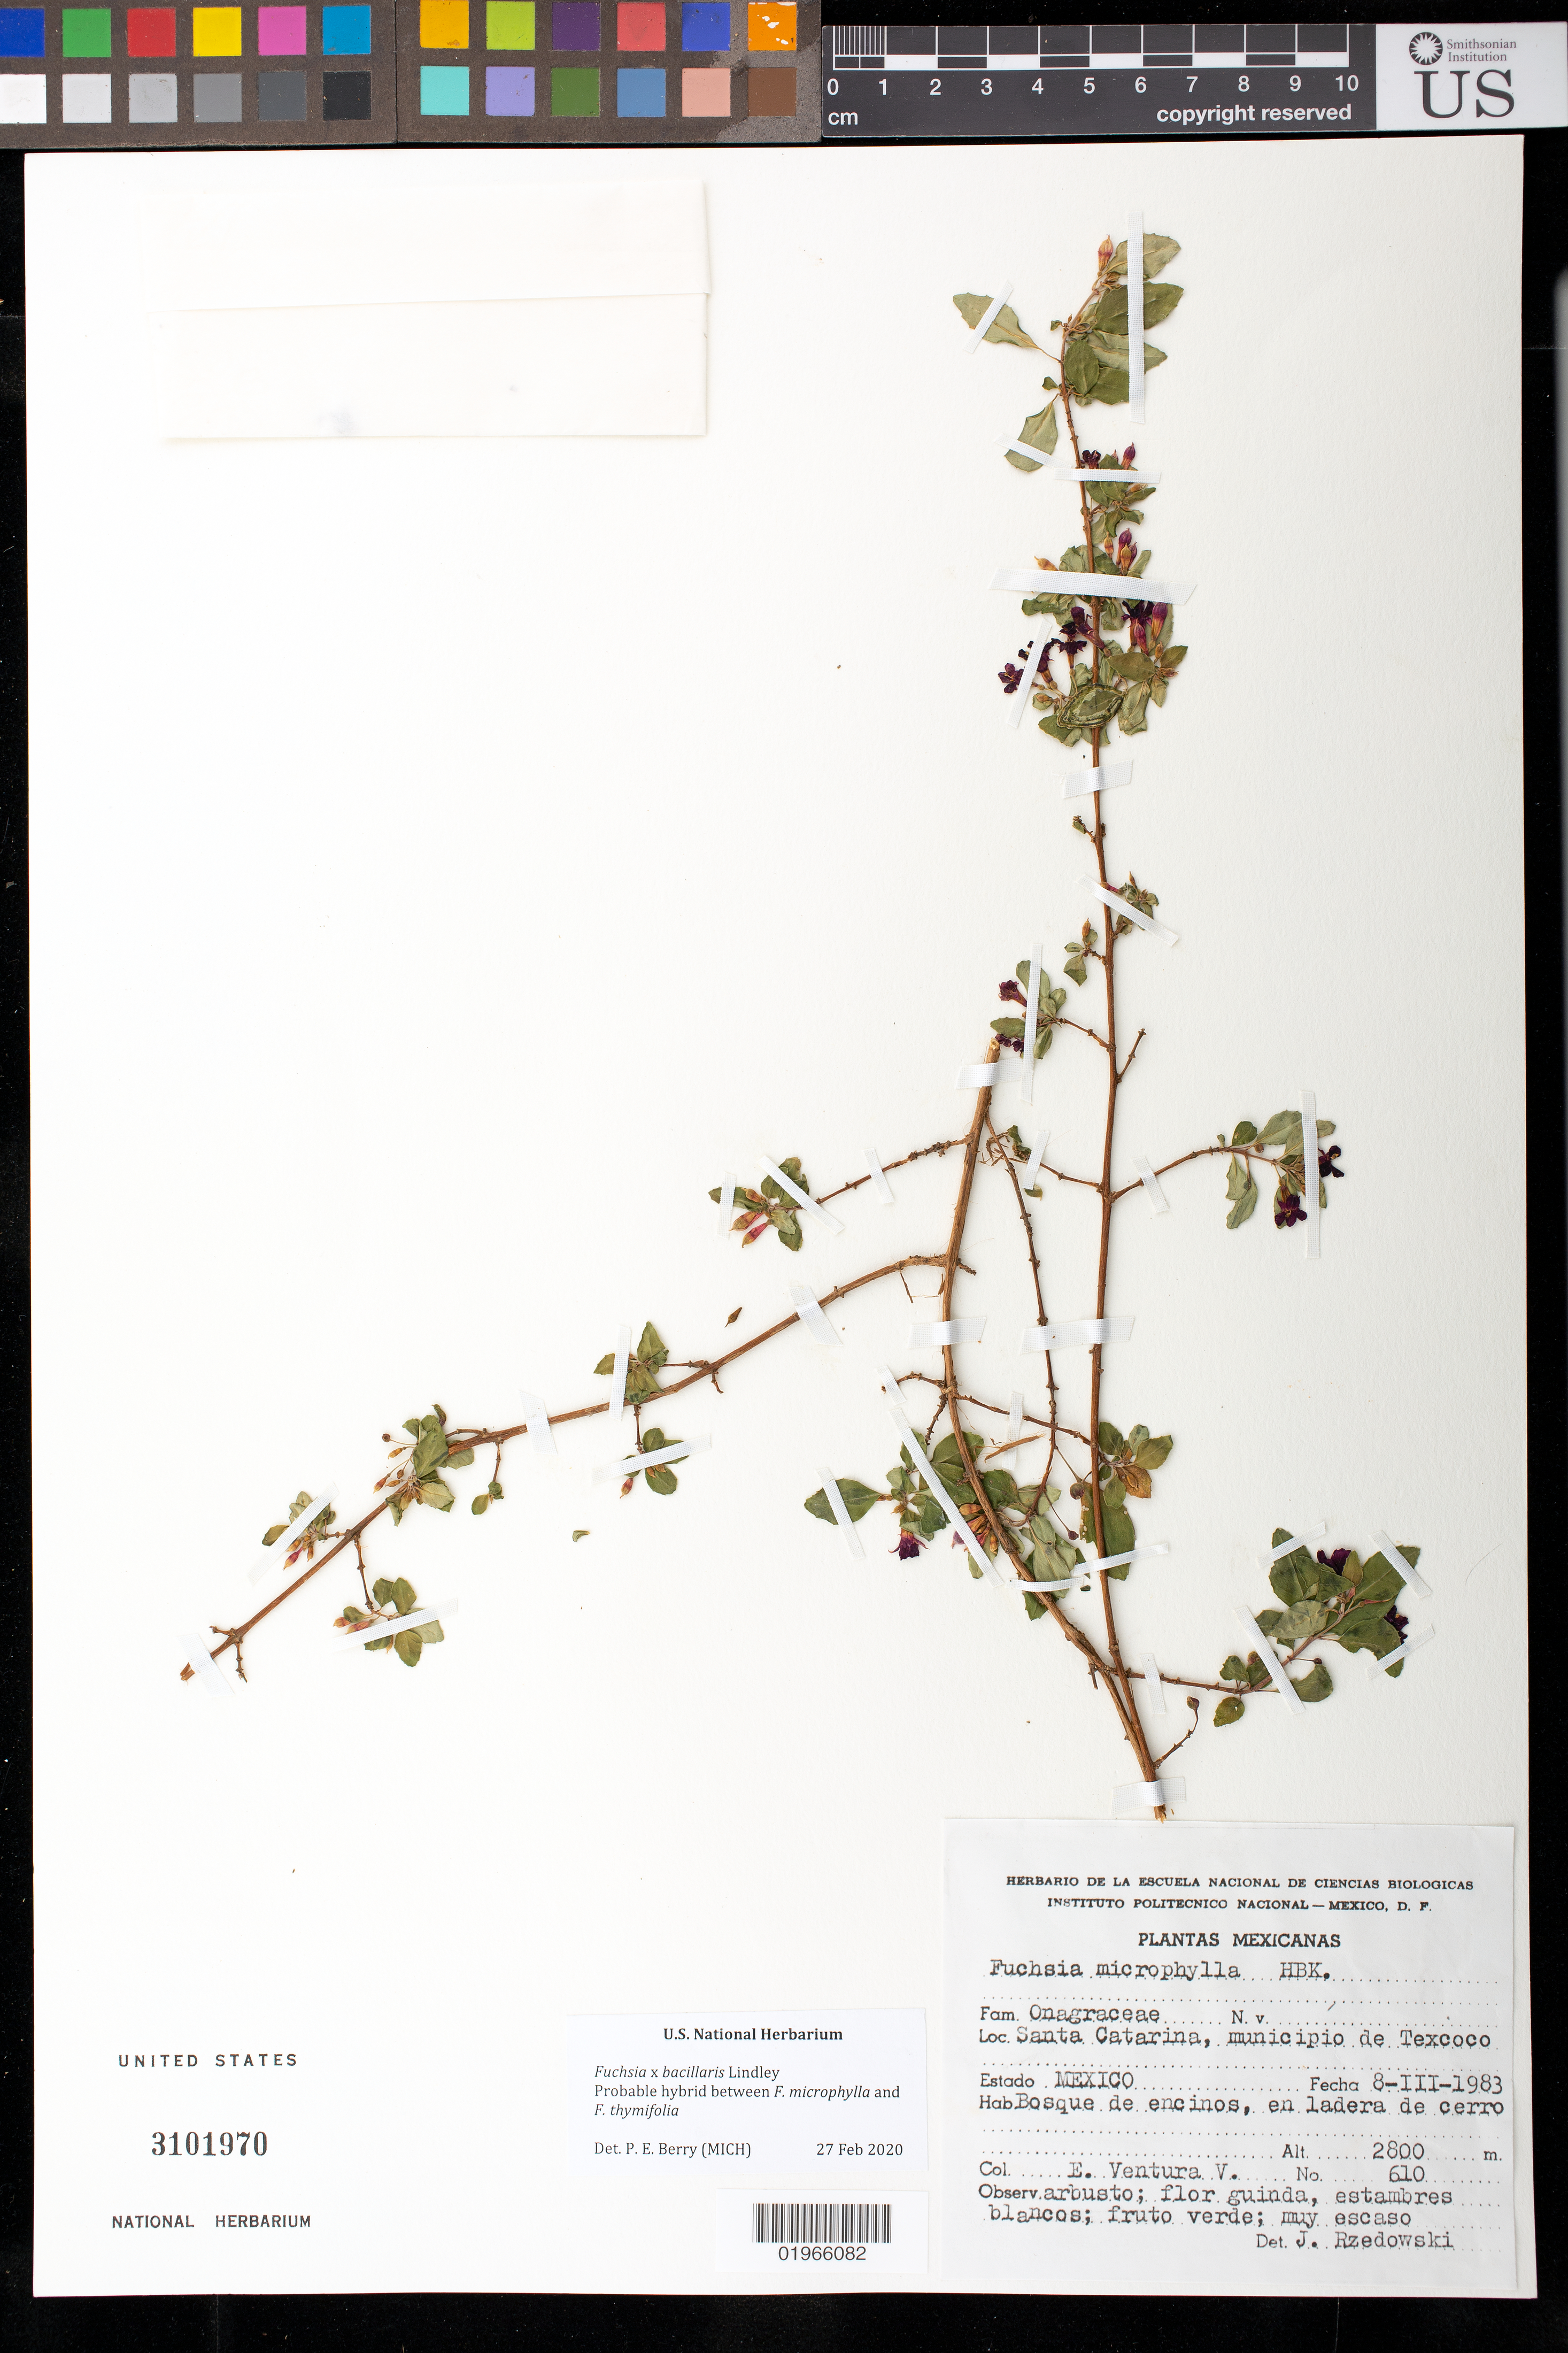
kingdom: Plantae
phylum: Tracheophyta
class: Magnoliopsida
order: Myrtales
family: Onagraceae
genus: Fuchsia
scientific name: Fuchsia x bacillaris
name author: Lindl.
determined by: Berry, P. E., (WIS), University of Wisconsin - Madison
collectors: E. Ventura-V.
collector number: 610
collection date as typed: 8-III-1983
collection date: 1983-03-08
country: Mexico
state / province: México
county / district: Texcoco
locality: Santa Catarina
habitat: Bosque, en ladera de cerro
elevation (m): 2800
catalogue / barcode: US 3101970